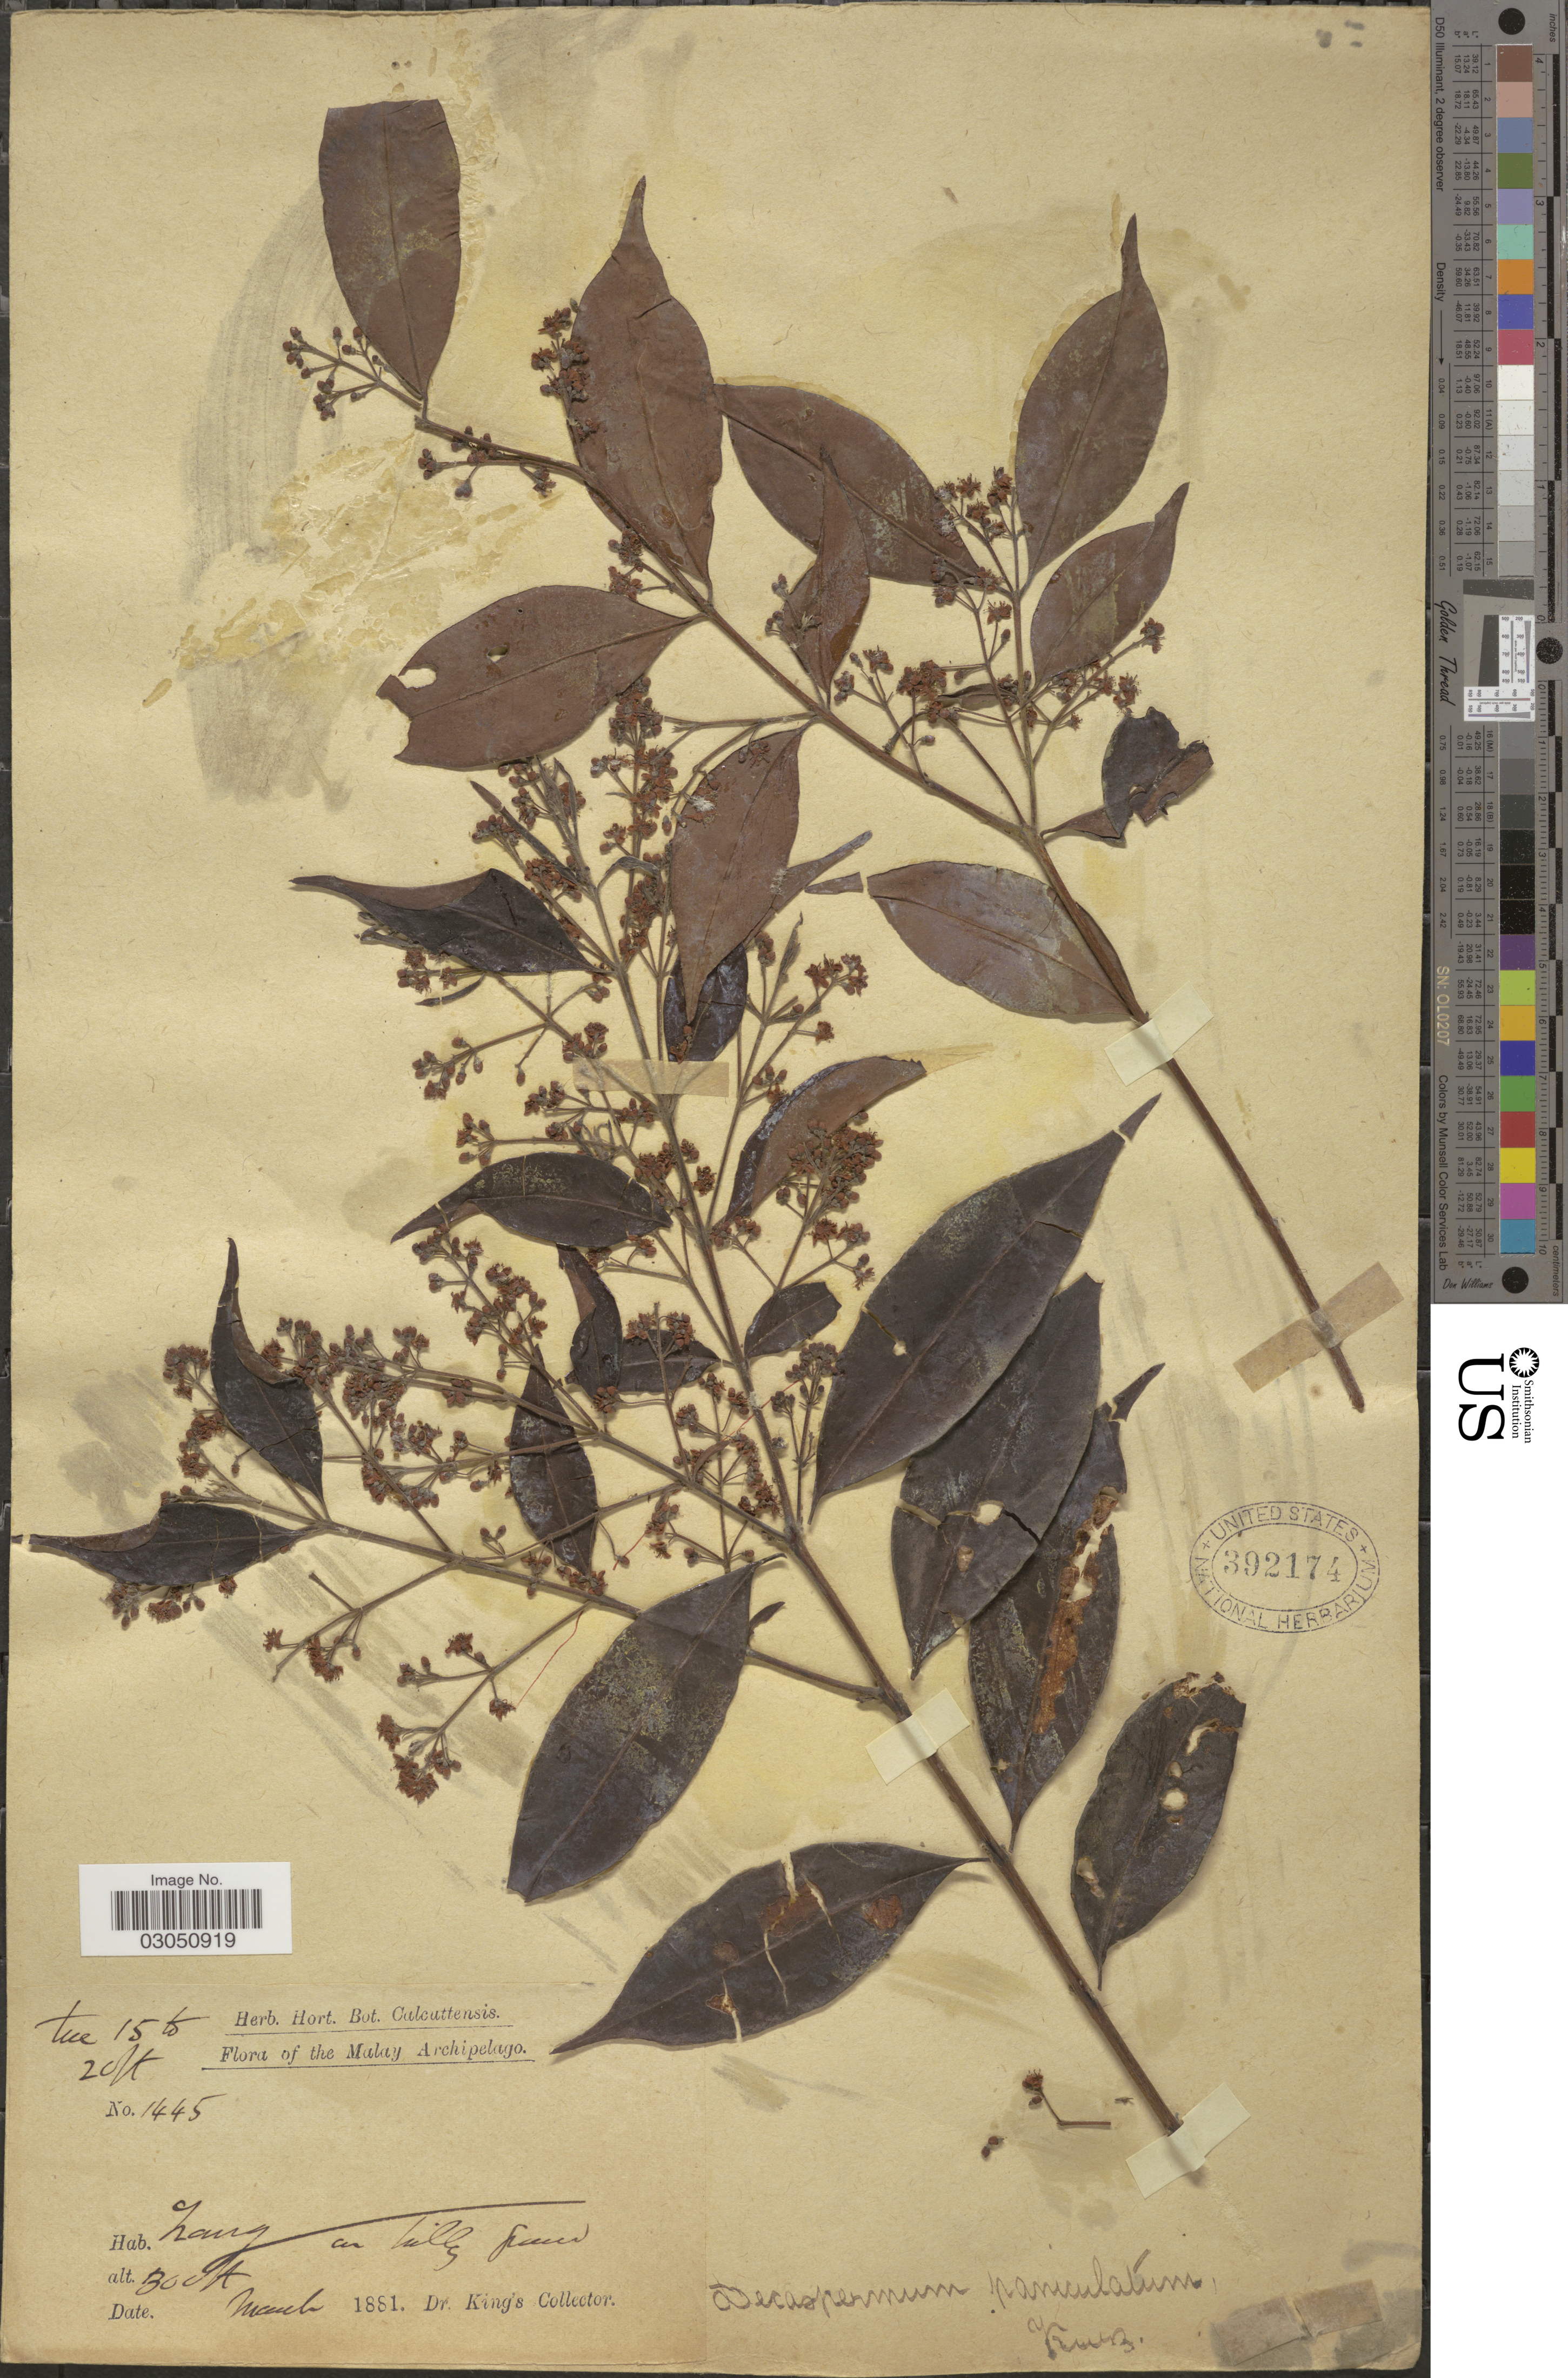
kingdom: Plantae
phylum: Tracheophyta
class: Magnoliopsida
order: Myrtales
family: Myrtaceae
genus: Decaspermum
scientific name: Decaspermum parviflorum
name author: (Lam.) A.J. Scott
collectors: Dr. King's collector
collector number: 1445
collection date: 1881-03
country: Malaysia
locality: Malay Archipelago. Lang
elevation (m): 91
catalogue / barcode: US 392174